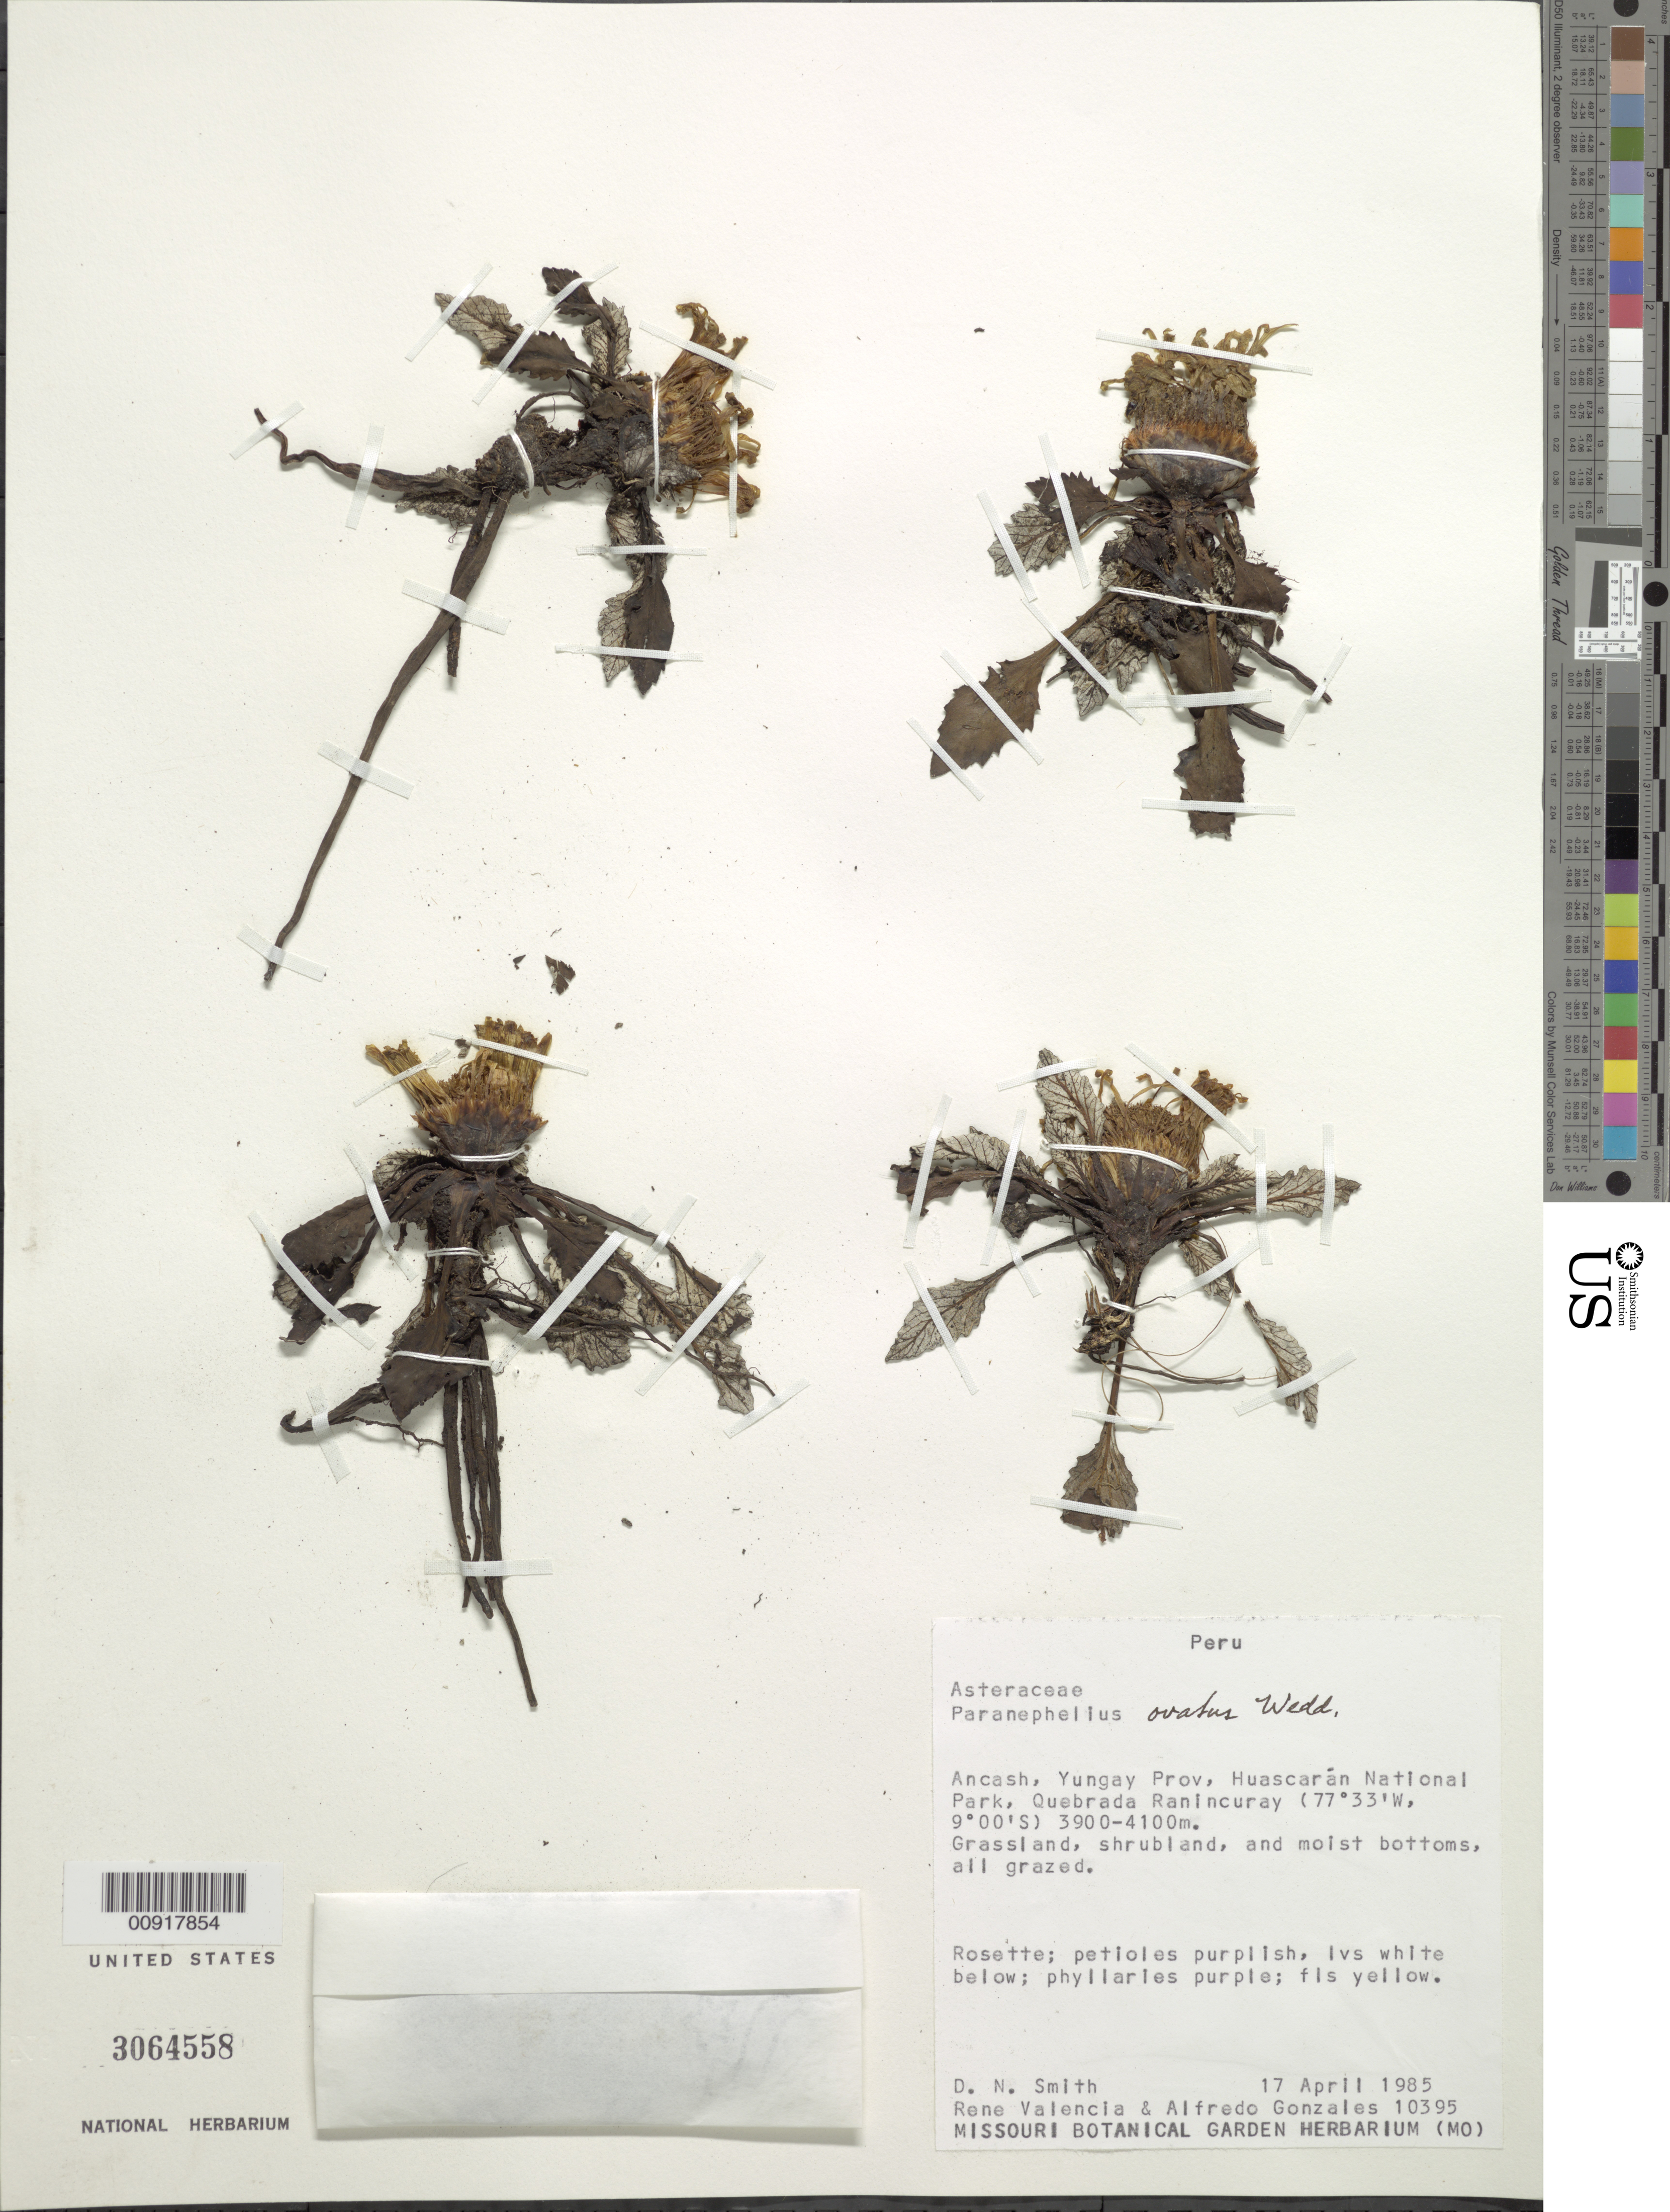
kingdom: Plantae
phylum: Tracheophyta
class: Magnoliopsida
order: Asterales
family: Asteraceae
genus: Paranephelius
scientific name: Paranephelius ovatus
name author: A. Gray ex Wedd.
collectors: D. Smith, R. Valencia & A. Gonzáles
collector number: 10395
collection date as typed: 17 April 1985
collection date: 1985-04-17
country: Peru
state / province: Ancash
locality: Prov. Yungay: Huascaran National Park, Quebrada Ranincuray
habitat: Grassland, shrubland and moist bottoms, all grazed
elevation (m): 3900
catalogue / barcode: US 3064558